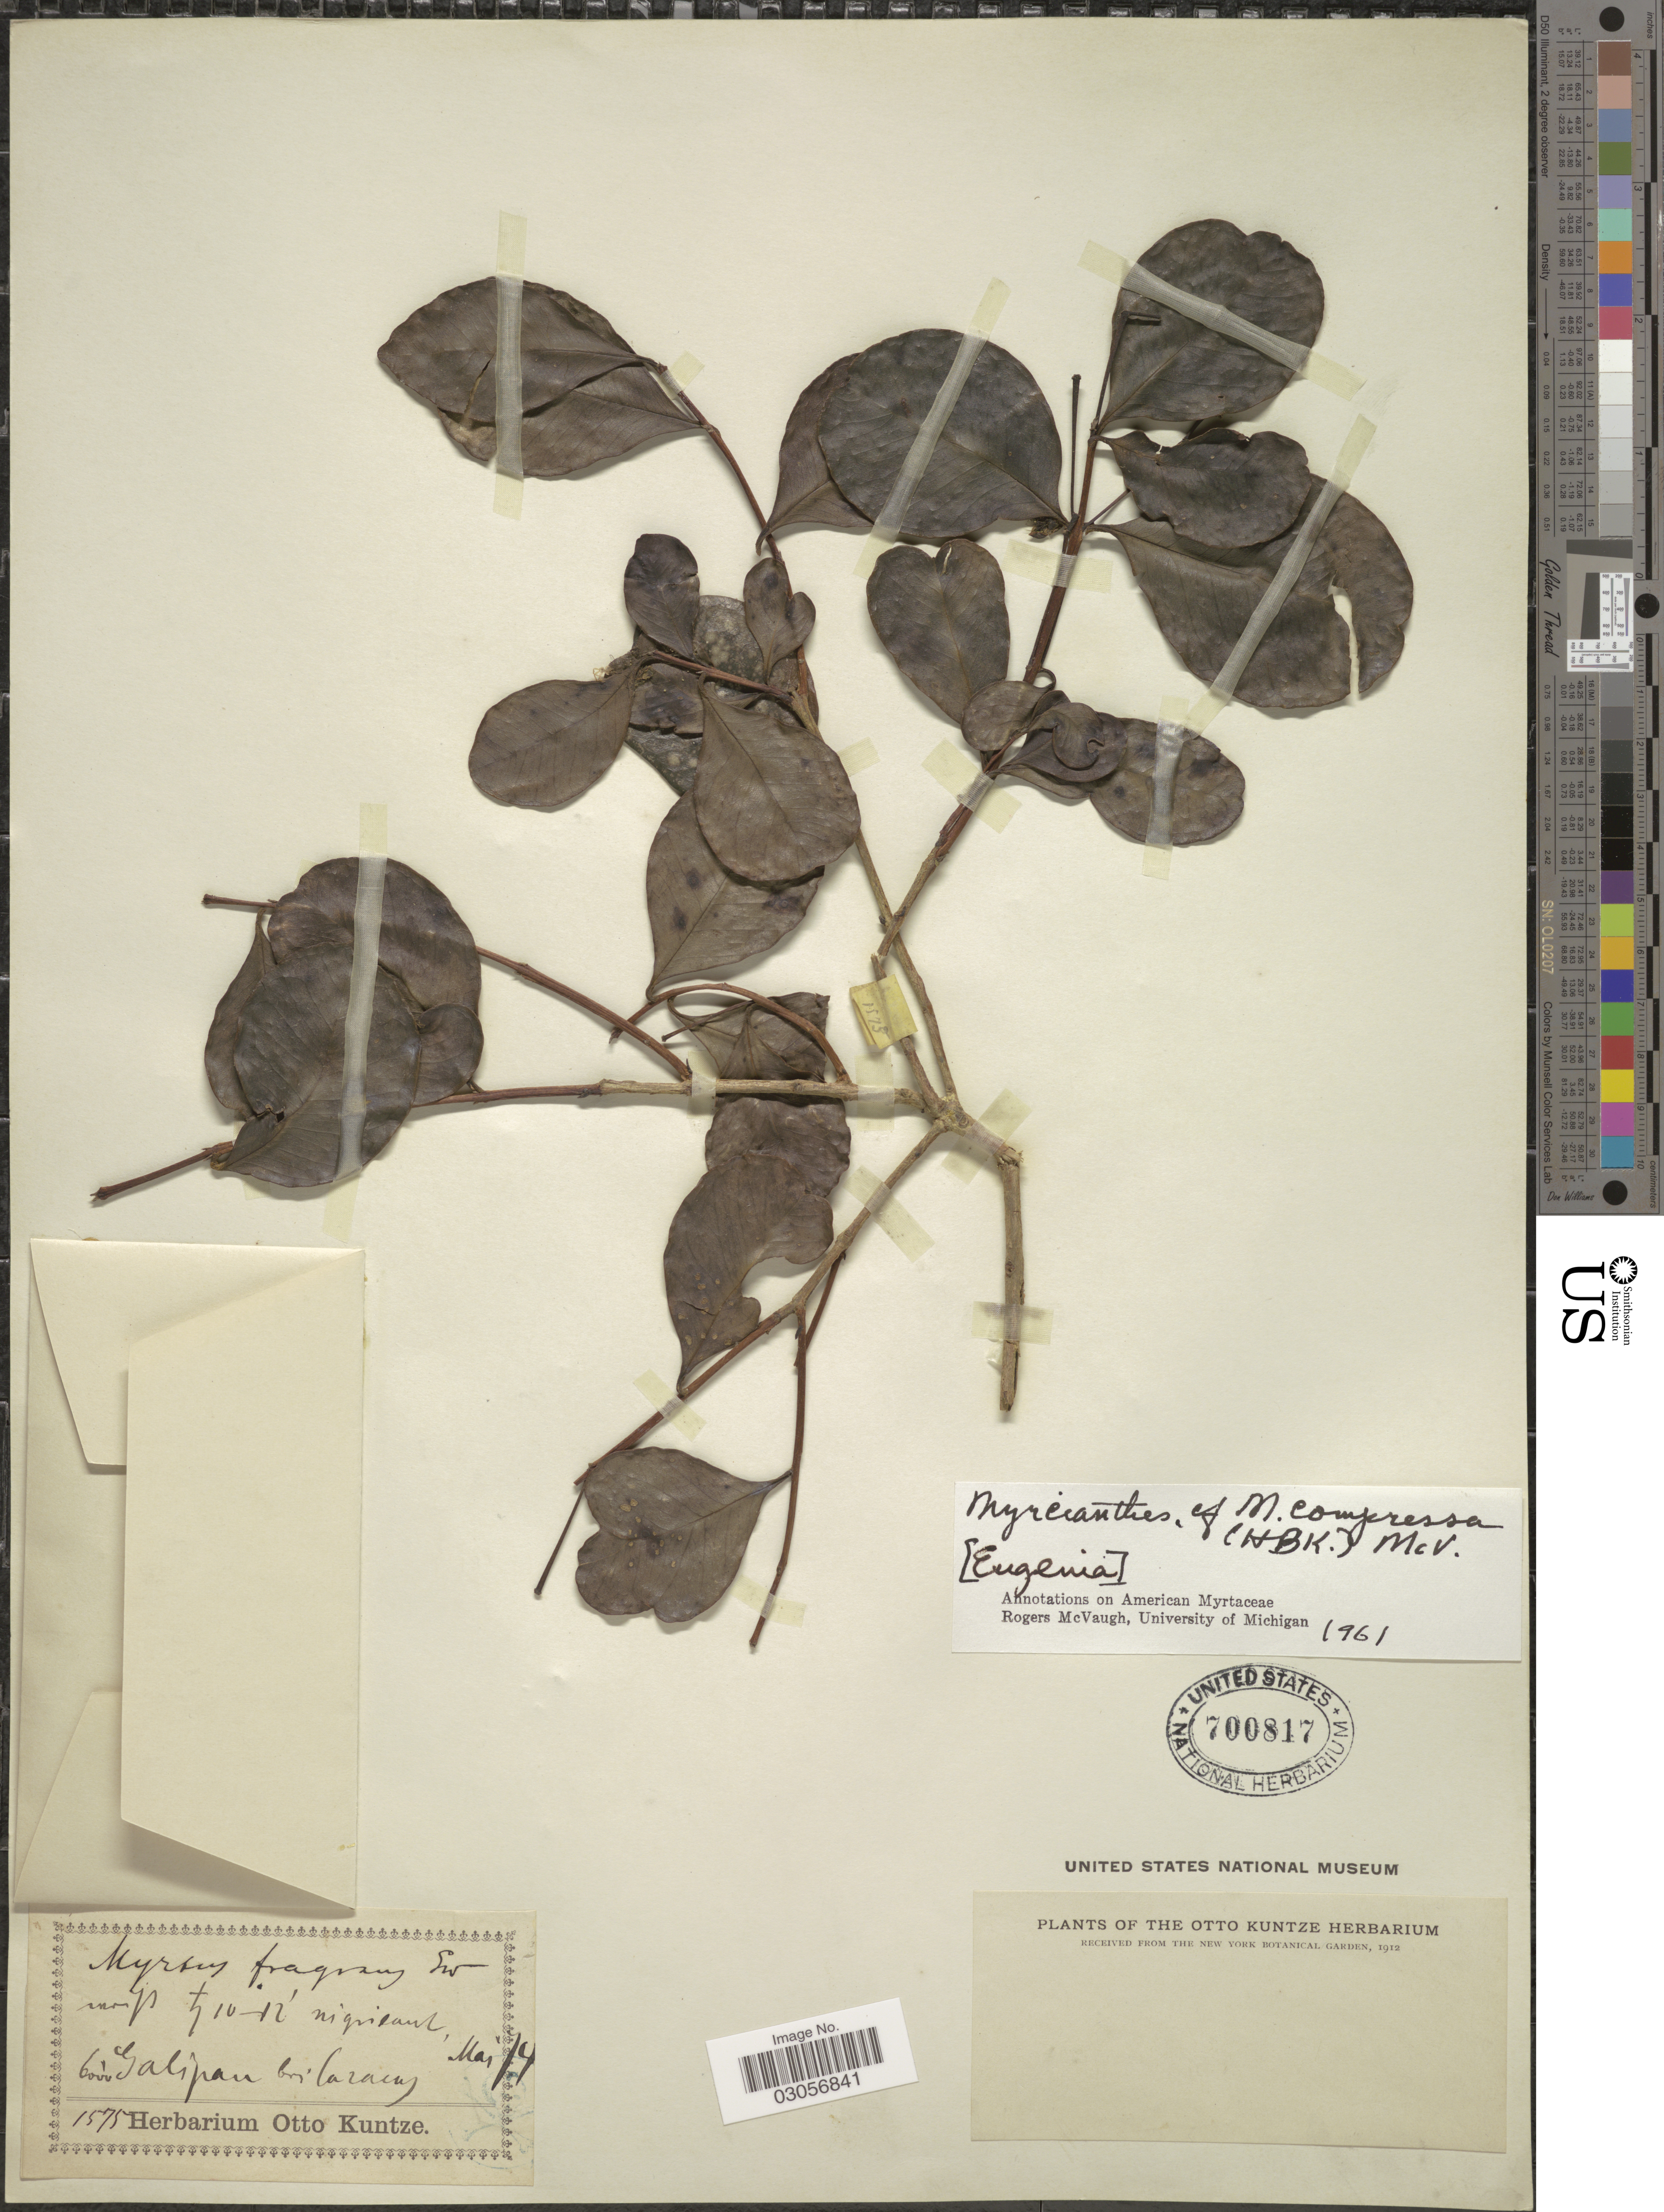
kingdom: Plantae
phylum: Tracheophyta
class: Magnoliopsida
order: Myrtales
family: Myrtaceae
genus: Myrcianthes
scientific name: Myrcianthes compressa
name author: (Kunth) McVaugh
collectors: ex herb. Otto Kuntze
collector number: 1575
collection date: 1874-05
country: Venezuela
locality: Galipan bei Caracas.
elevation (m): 1829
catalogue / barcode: US 700817